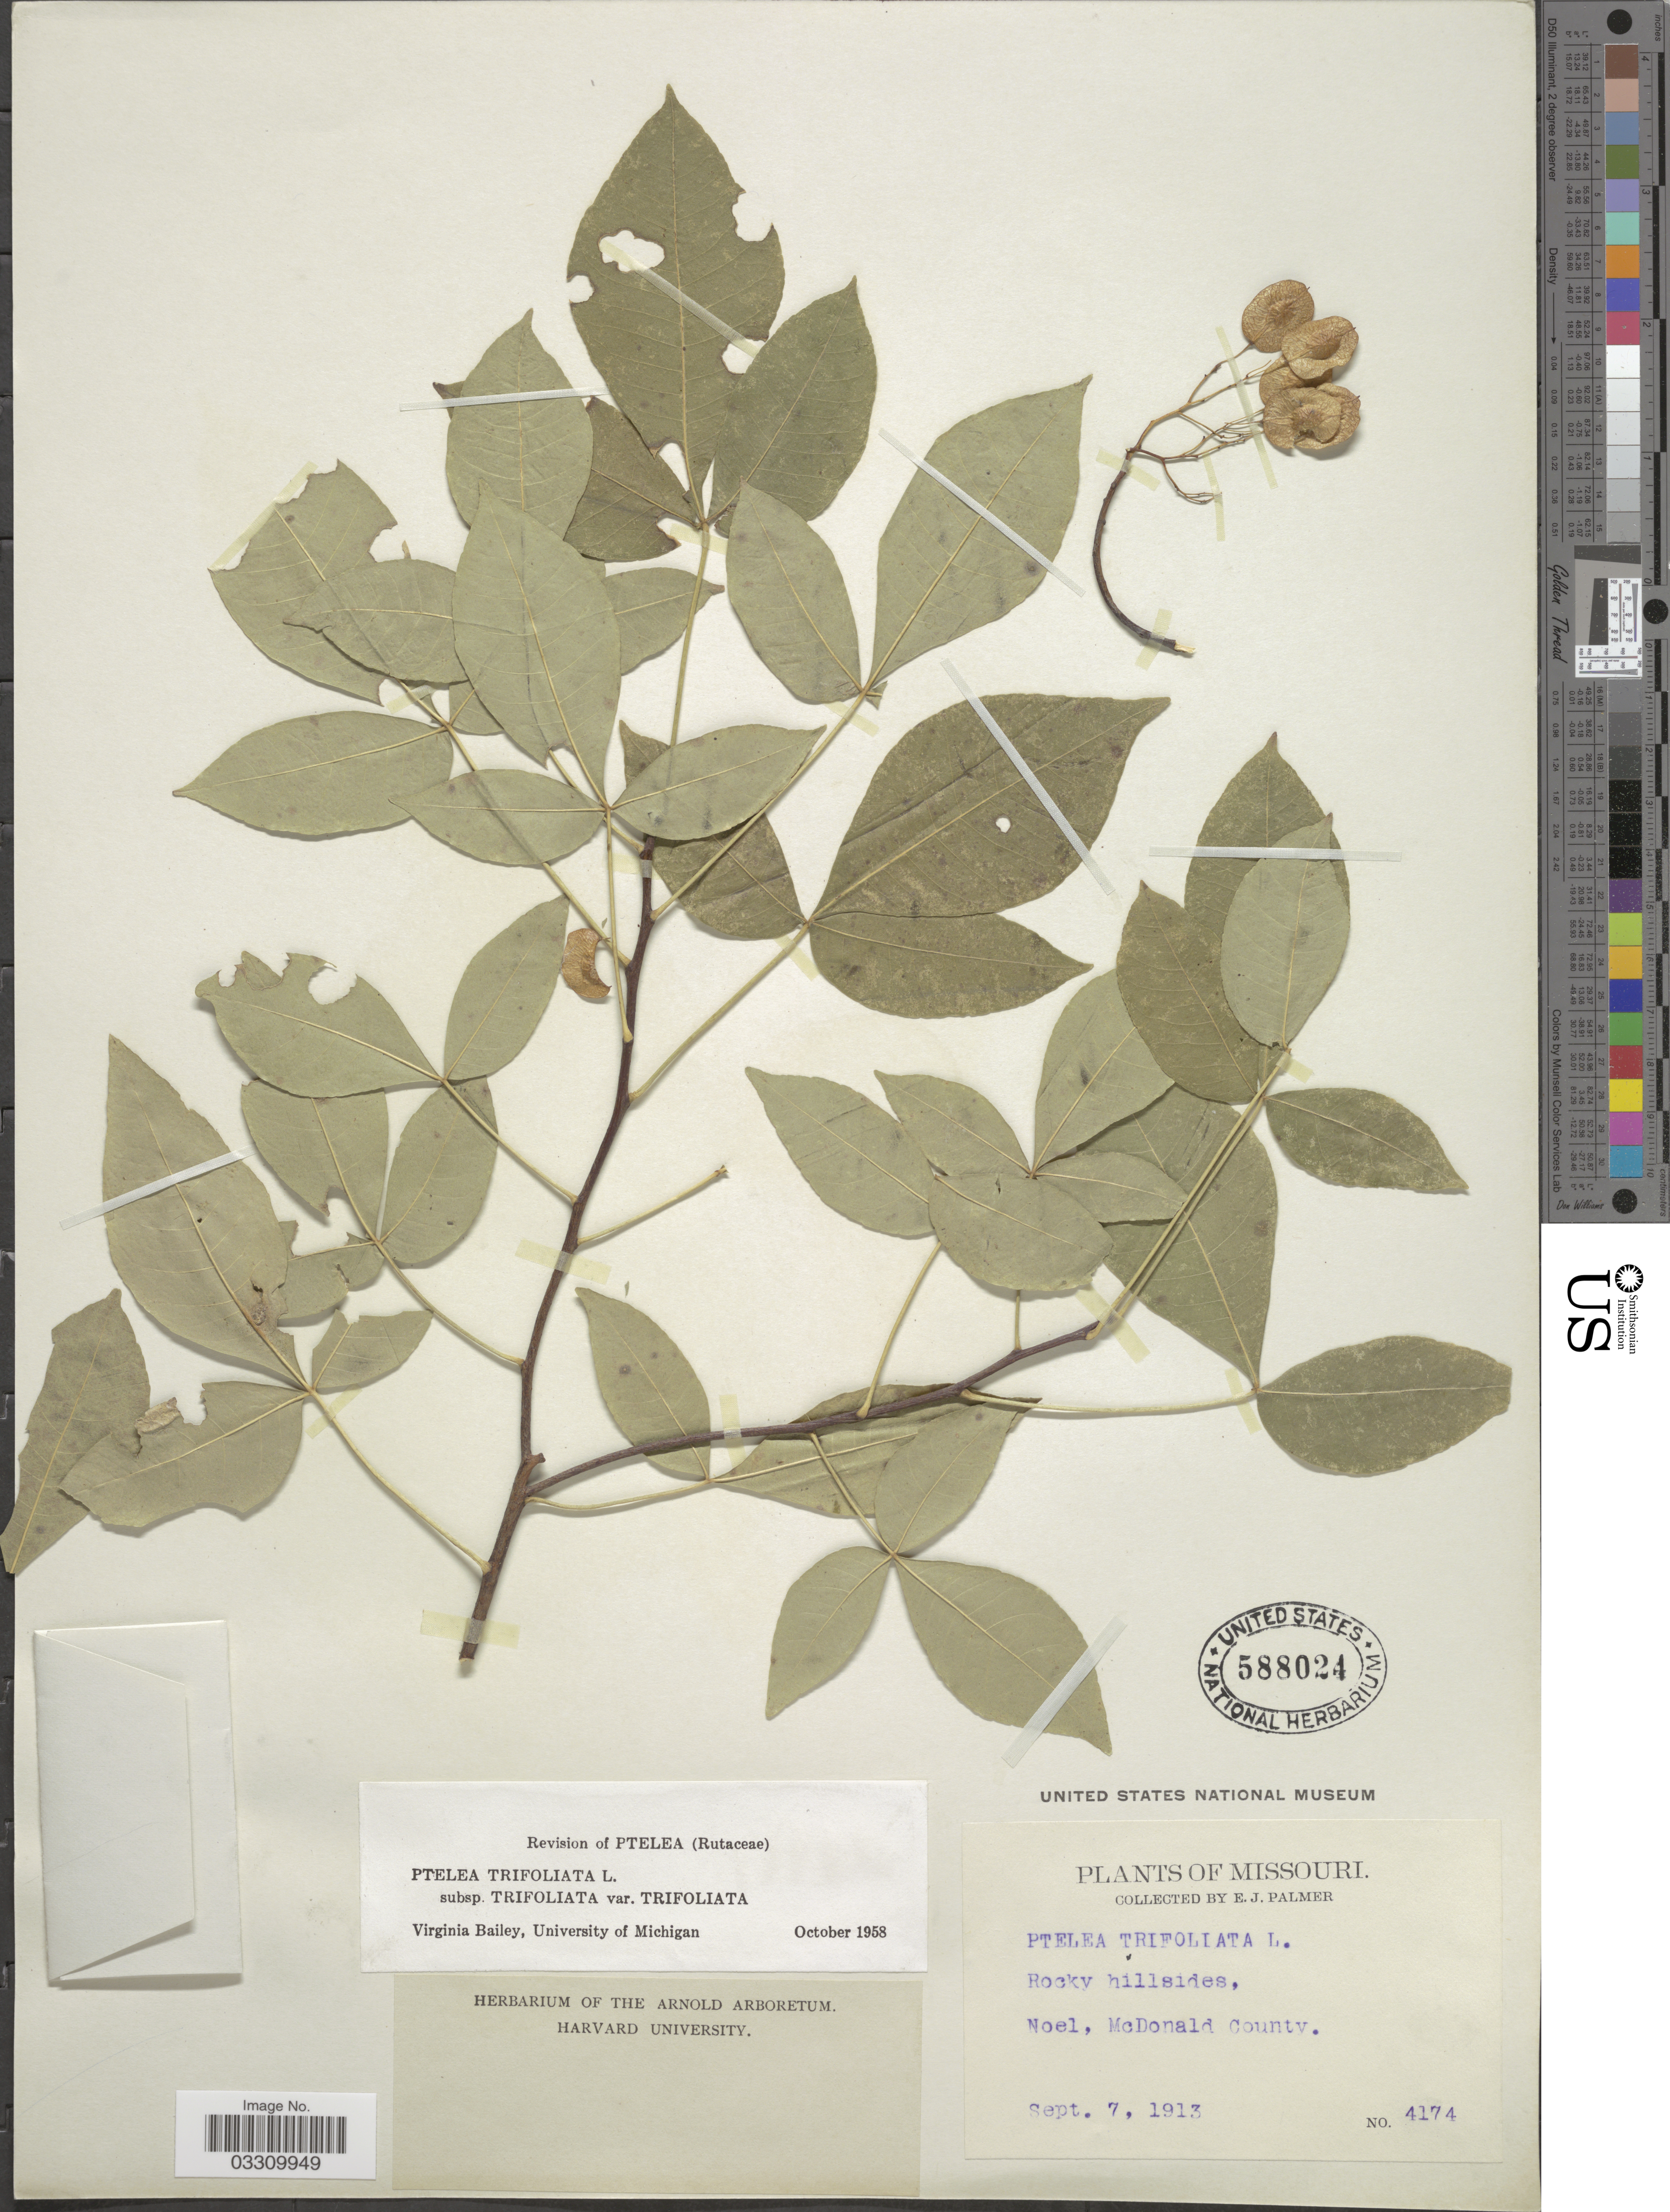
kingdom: Plantae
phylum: Tracheophyta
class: Magnoliopsida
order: Sapindales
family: Rutaceae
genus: Ptelea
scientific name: Ptelea trifoliata var. trifoliata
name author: L.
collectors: E. J. Palmer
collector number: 4174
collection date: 1913-09-07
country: United States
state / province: Missouri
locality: Noel, McDonald County.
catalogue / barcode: US 588024